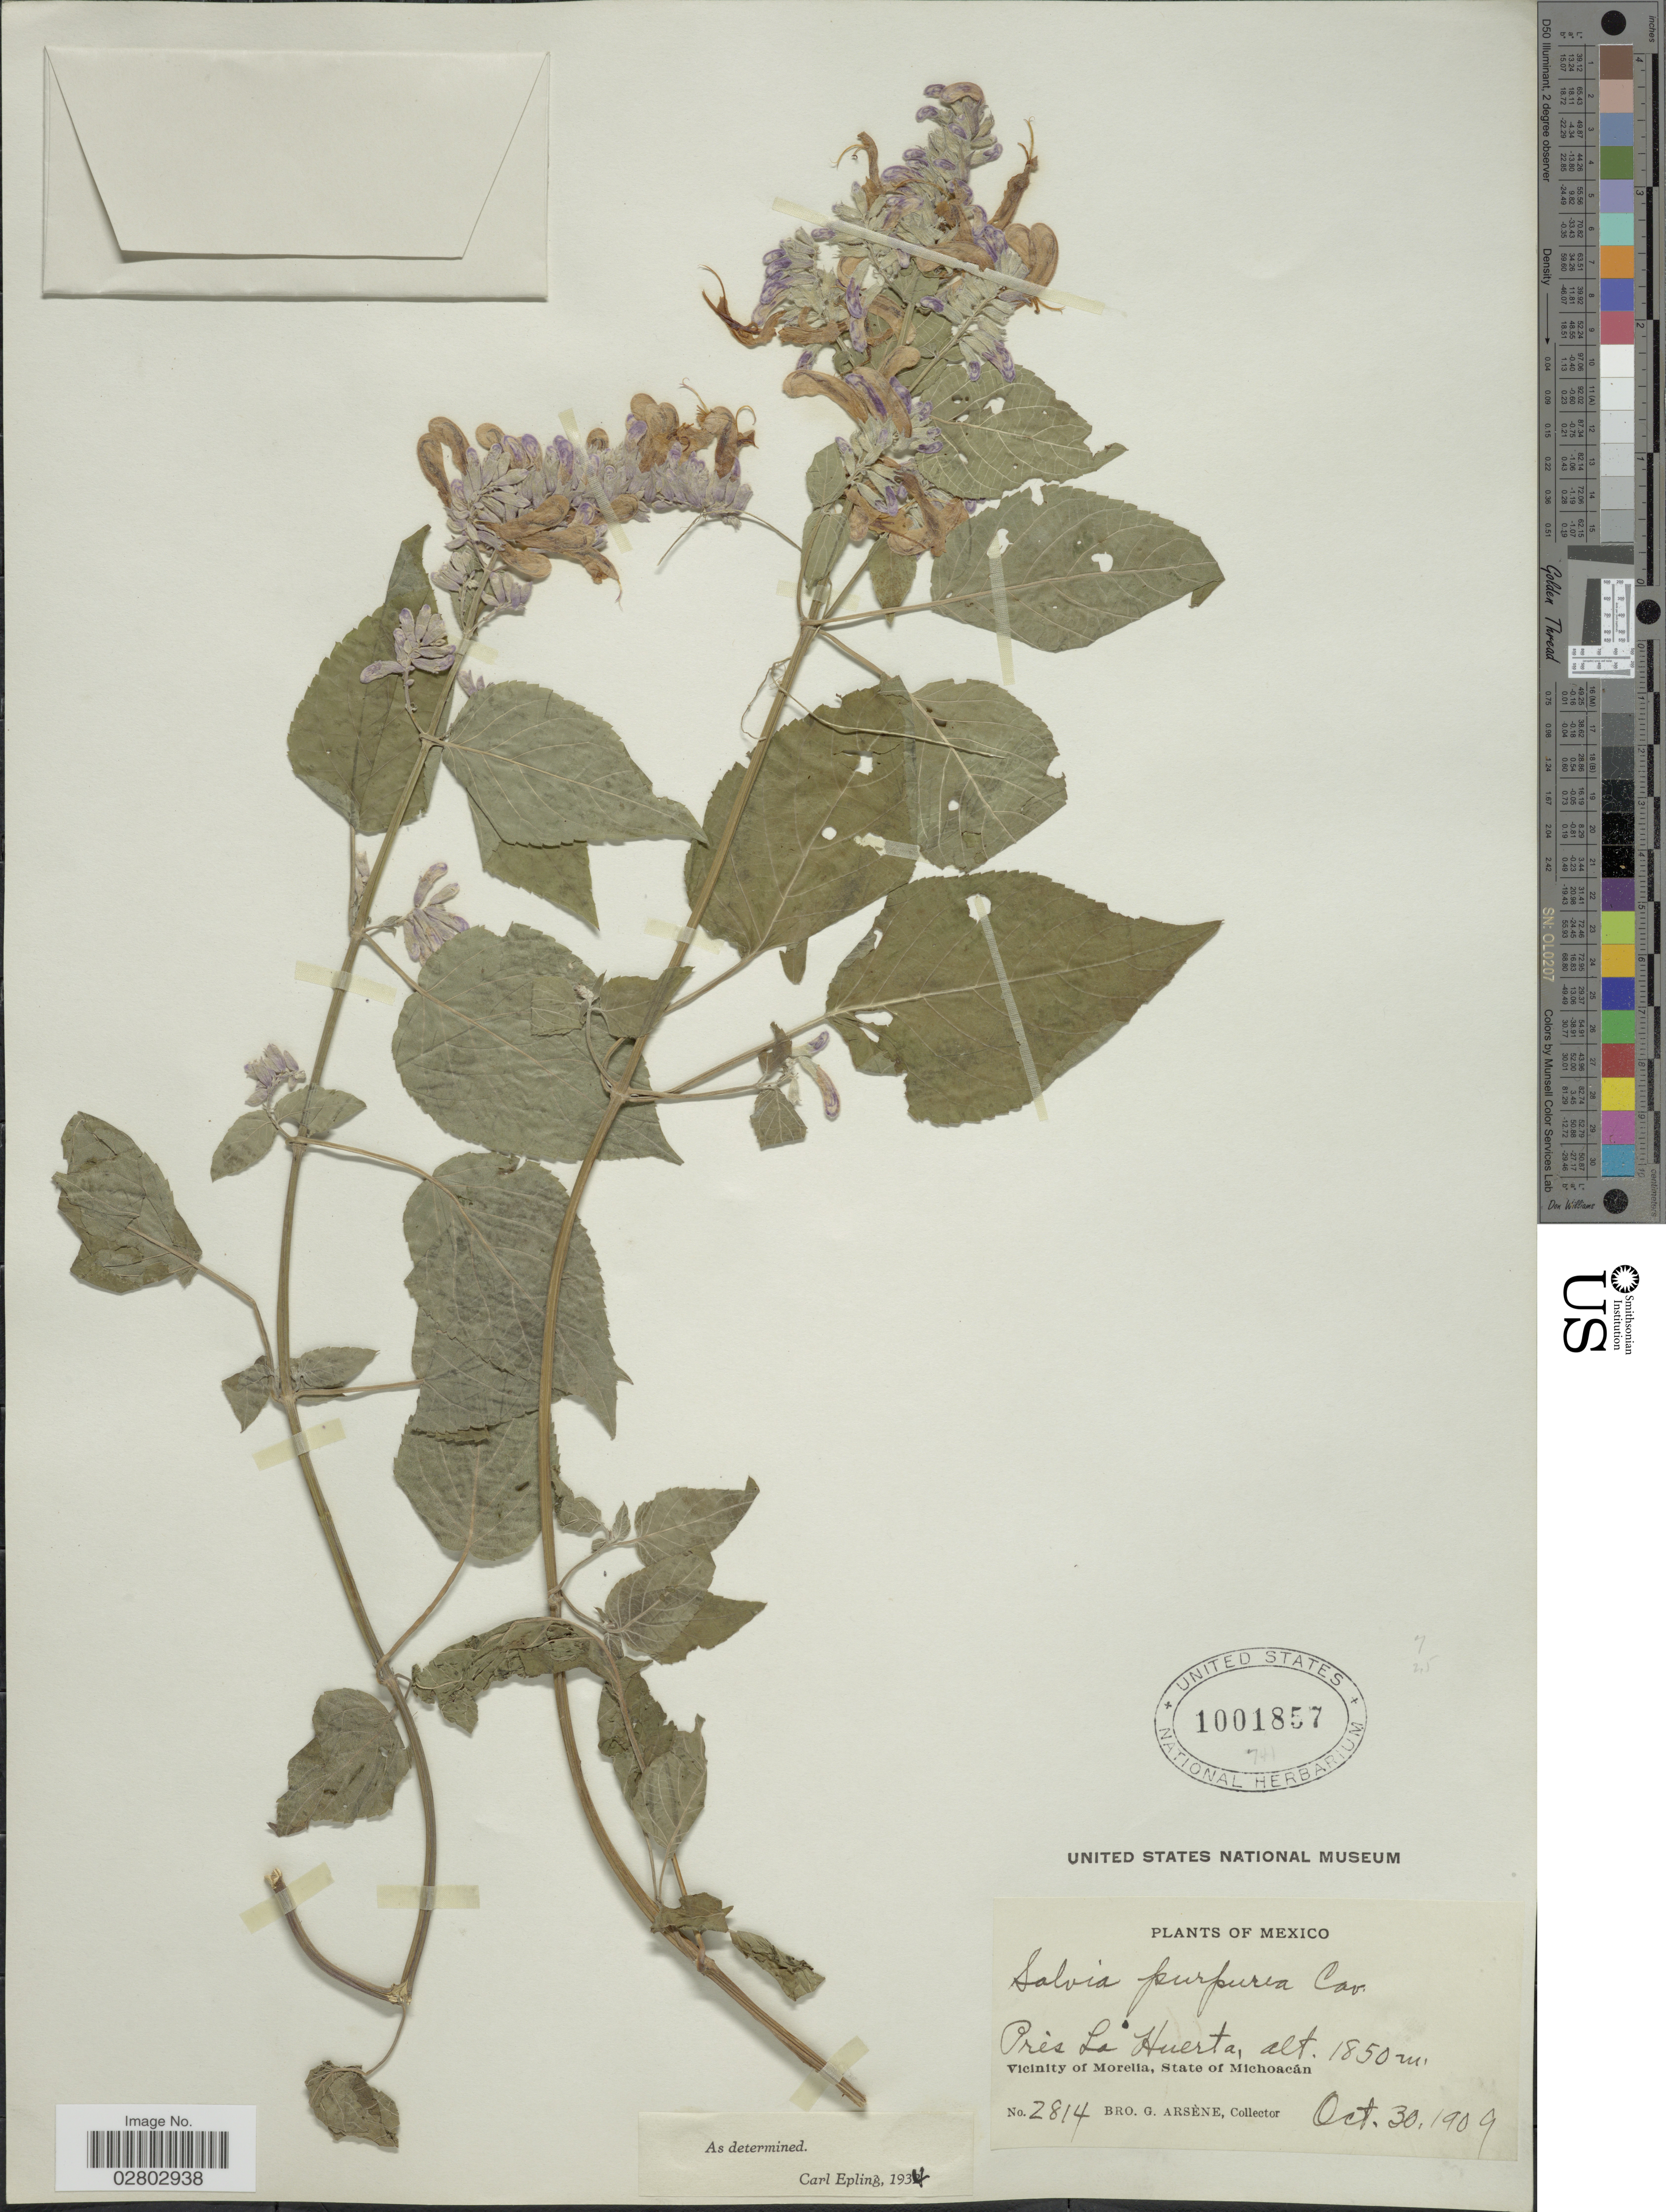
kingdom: Plantae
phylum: Tracheophyta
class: Magnoliopsida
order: Lamiales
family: Lamiaceae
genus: Salvia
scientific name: Salvia purpurea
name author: Cav.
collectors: Bro. G. Arsène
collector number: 2814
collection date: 1909-10-30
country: Mexico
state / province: Michoacán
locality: Prés La Huerta, Vicinity of Morelia, State of Michoacán.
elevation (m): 1850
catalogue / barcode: US 1001857